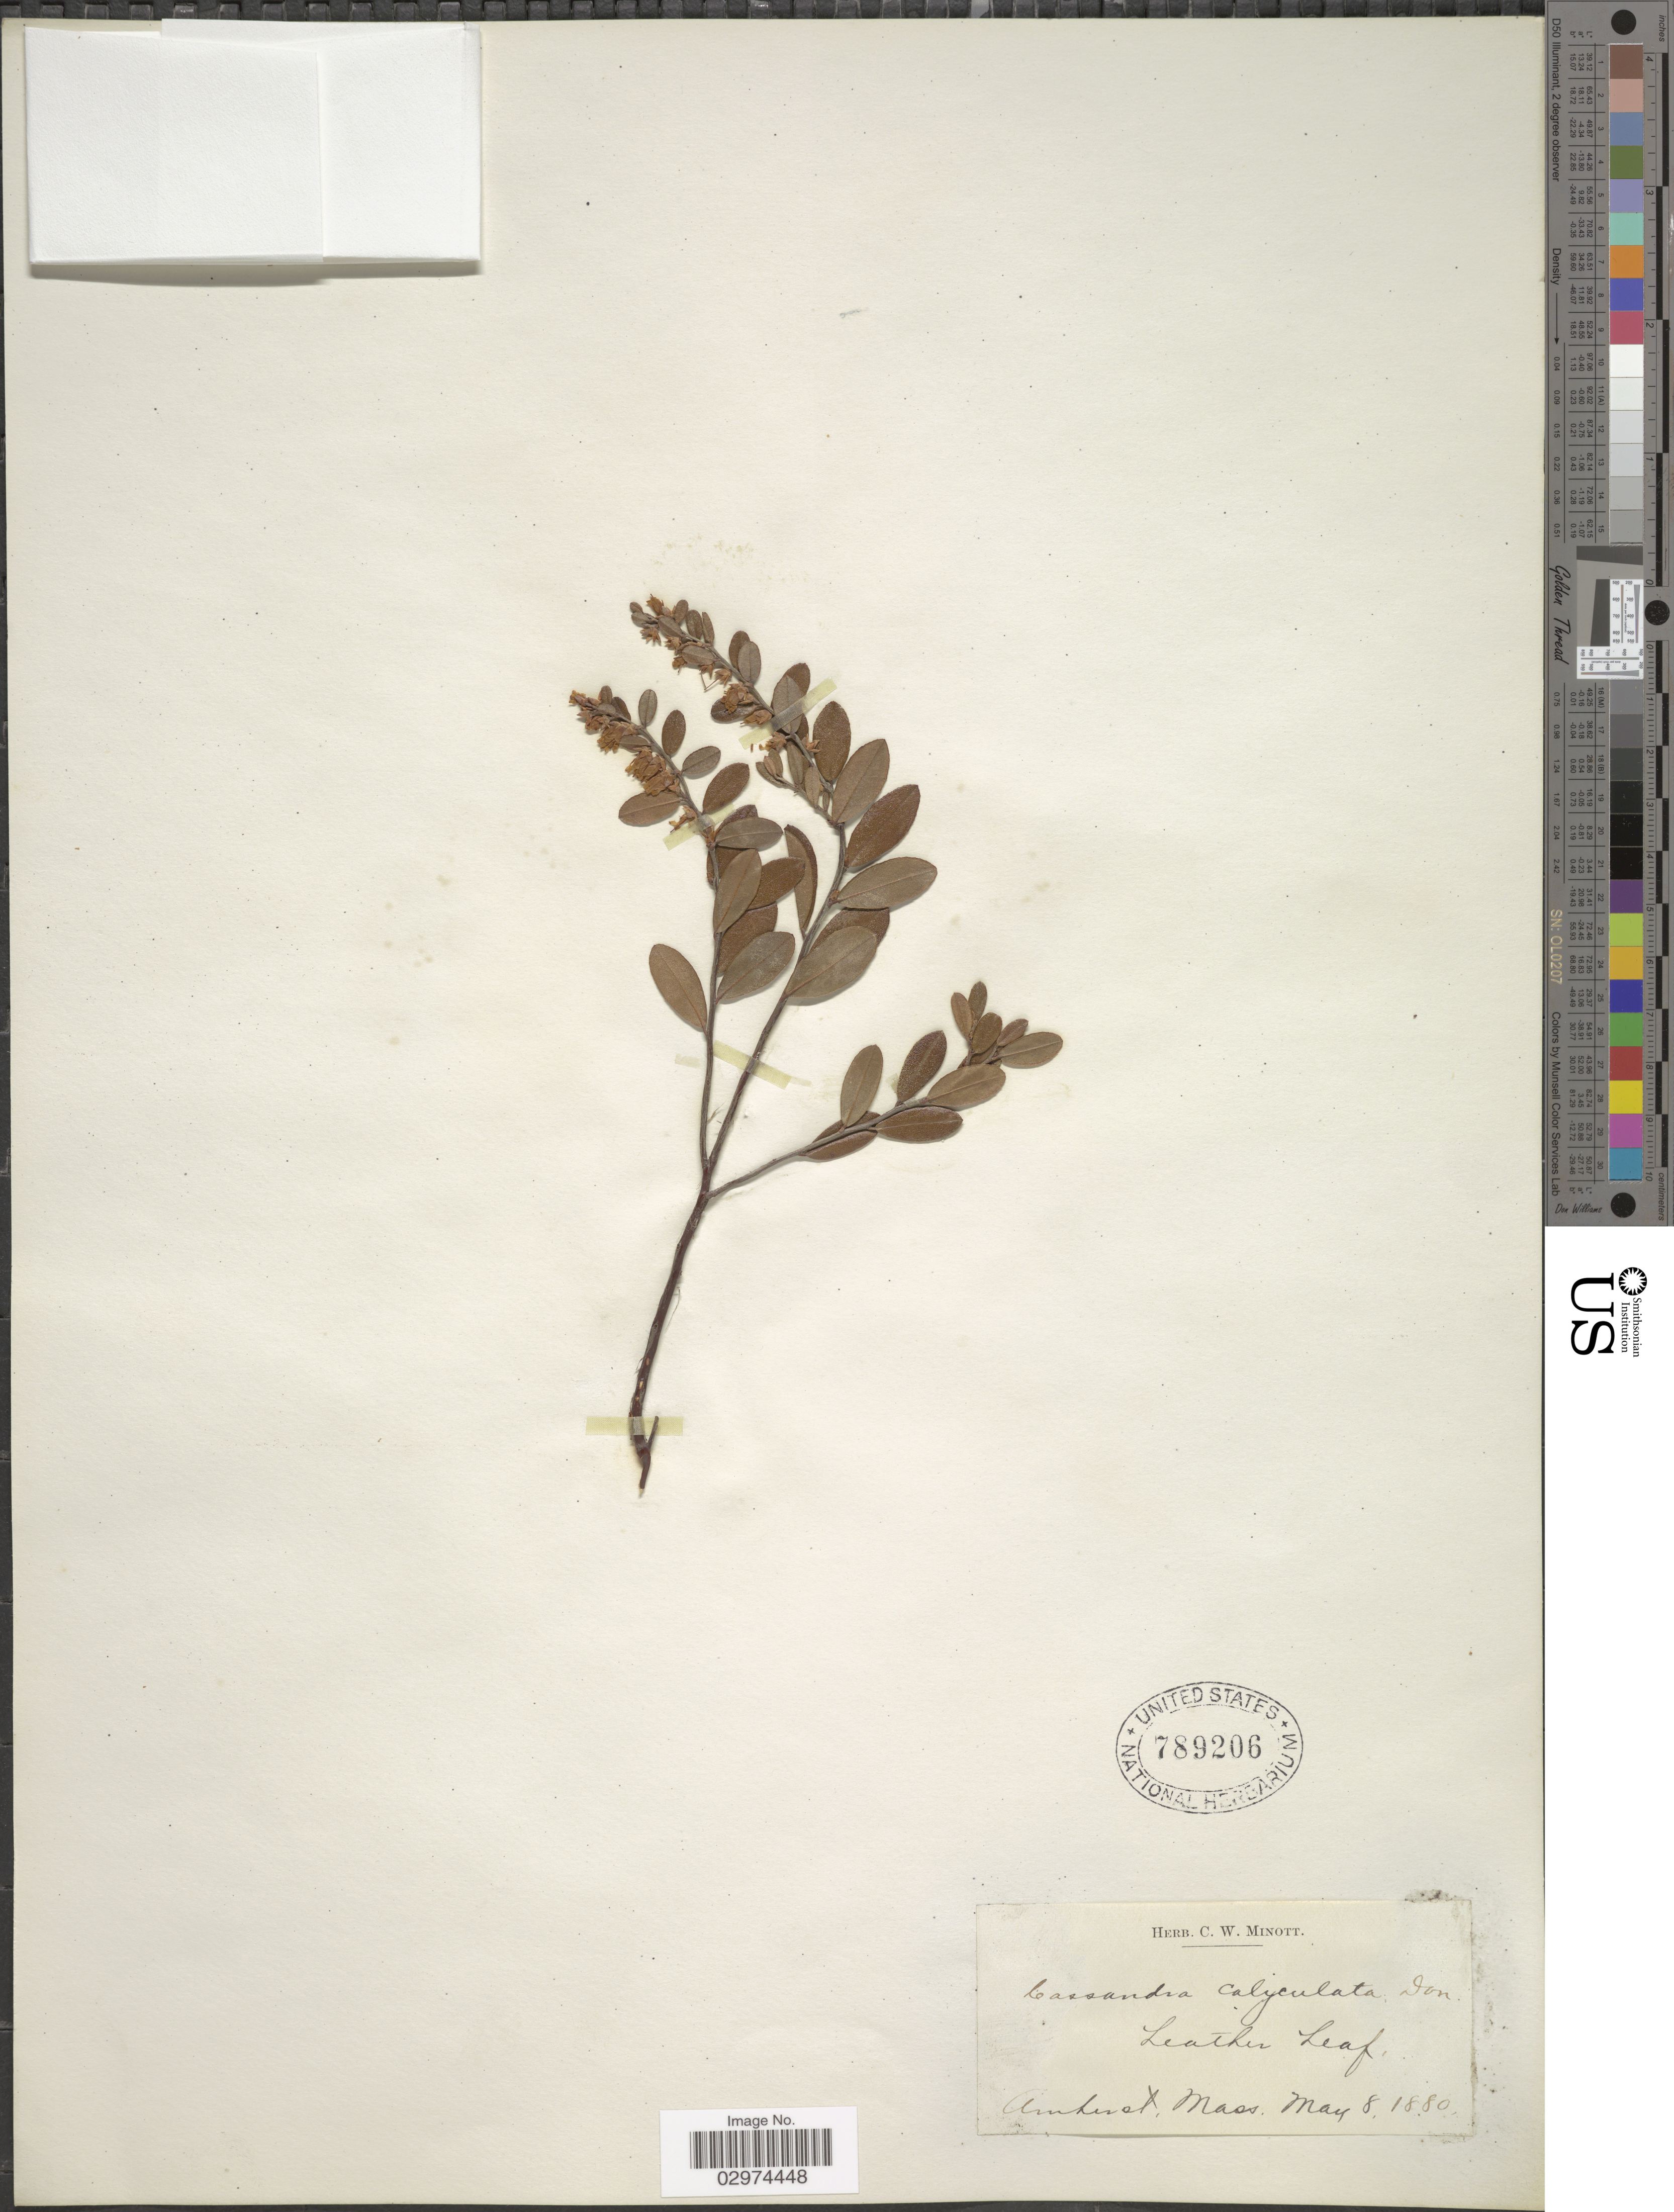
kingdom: Plantae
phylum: Tracheophyta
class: Magnoliopsida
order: Ericales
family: Ericaceae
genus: Chamaedaphne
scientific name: Chamaedaphne calyculata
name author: (L.) Moench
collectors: ex herb. C. W. Minott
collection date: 1880-05-08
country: United States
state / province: Massachusetts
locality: Leather Leaf, Amherst.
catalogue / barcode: US 789206